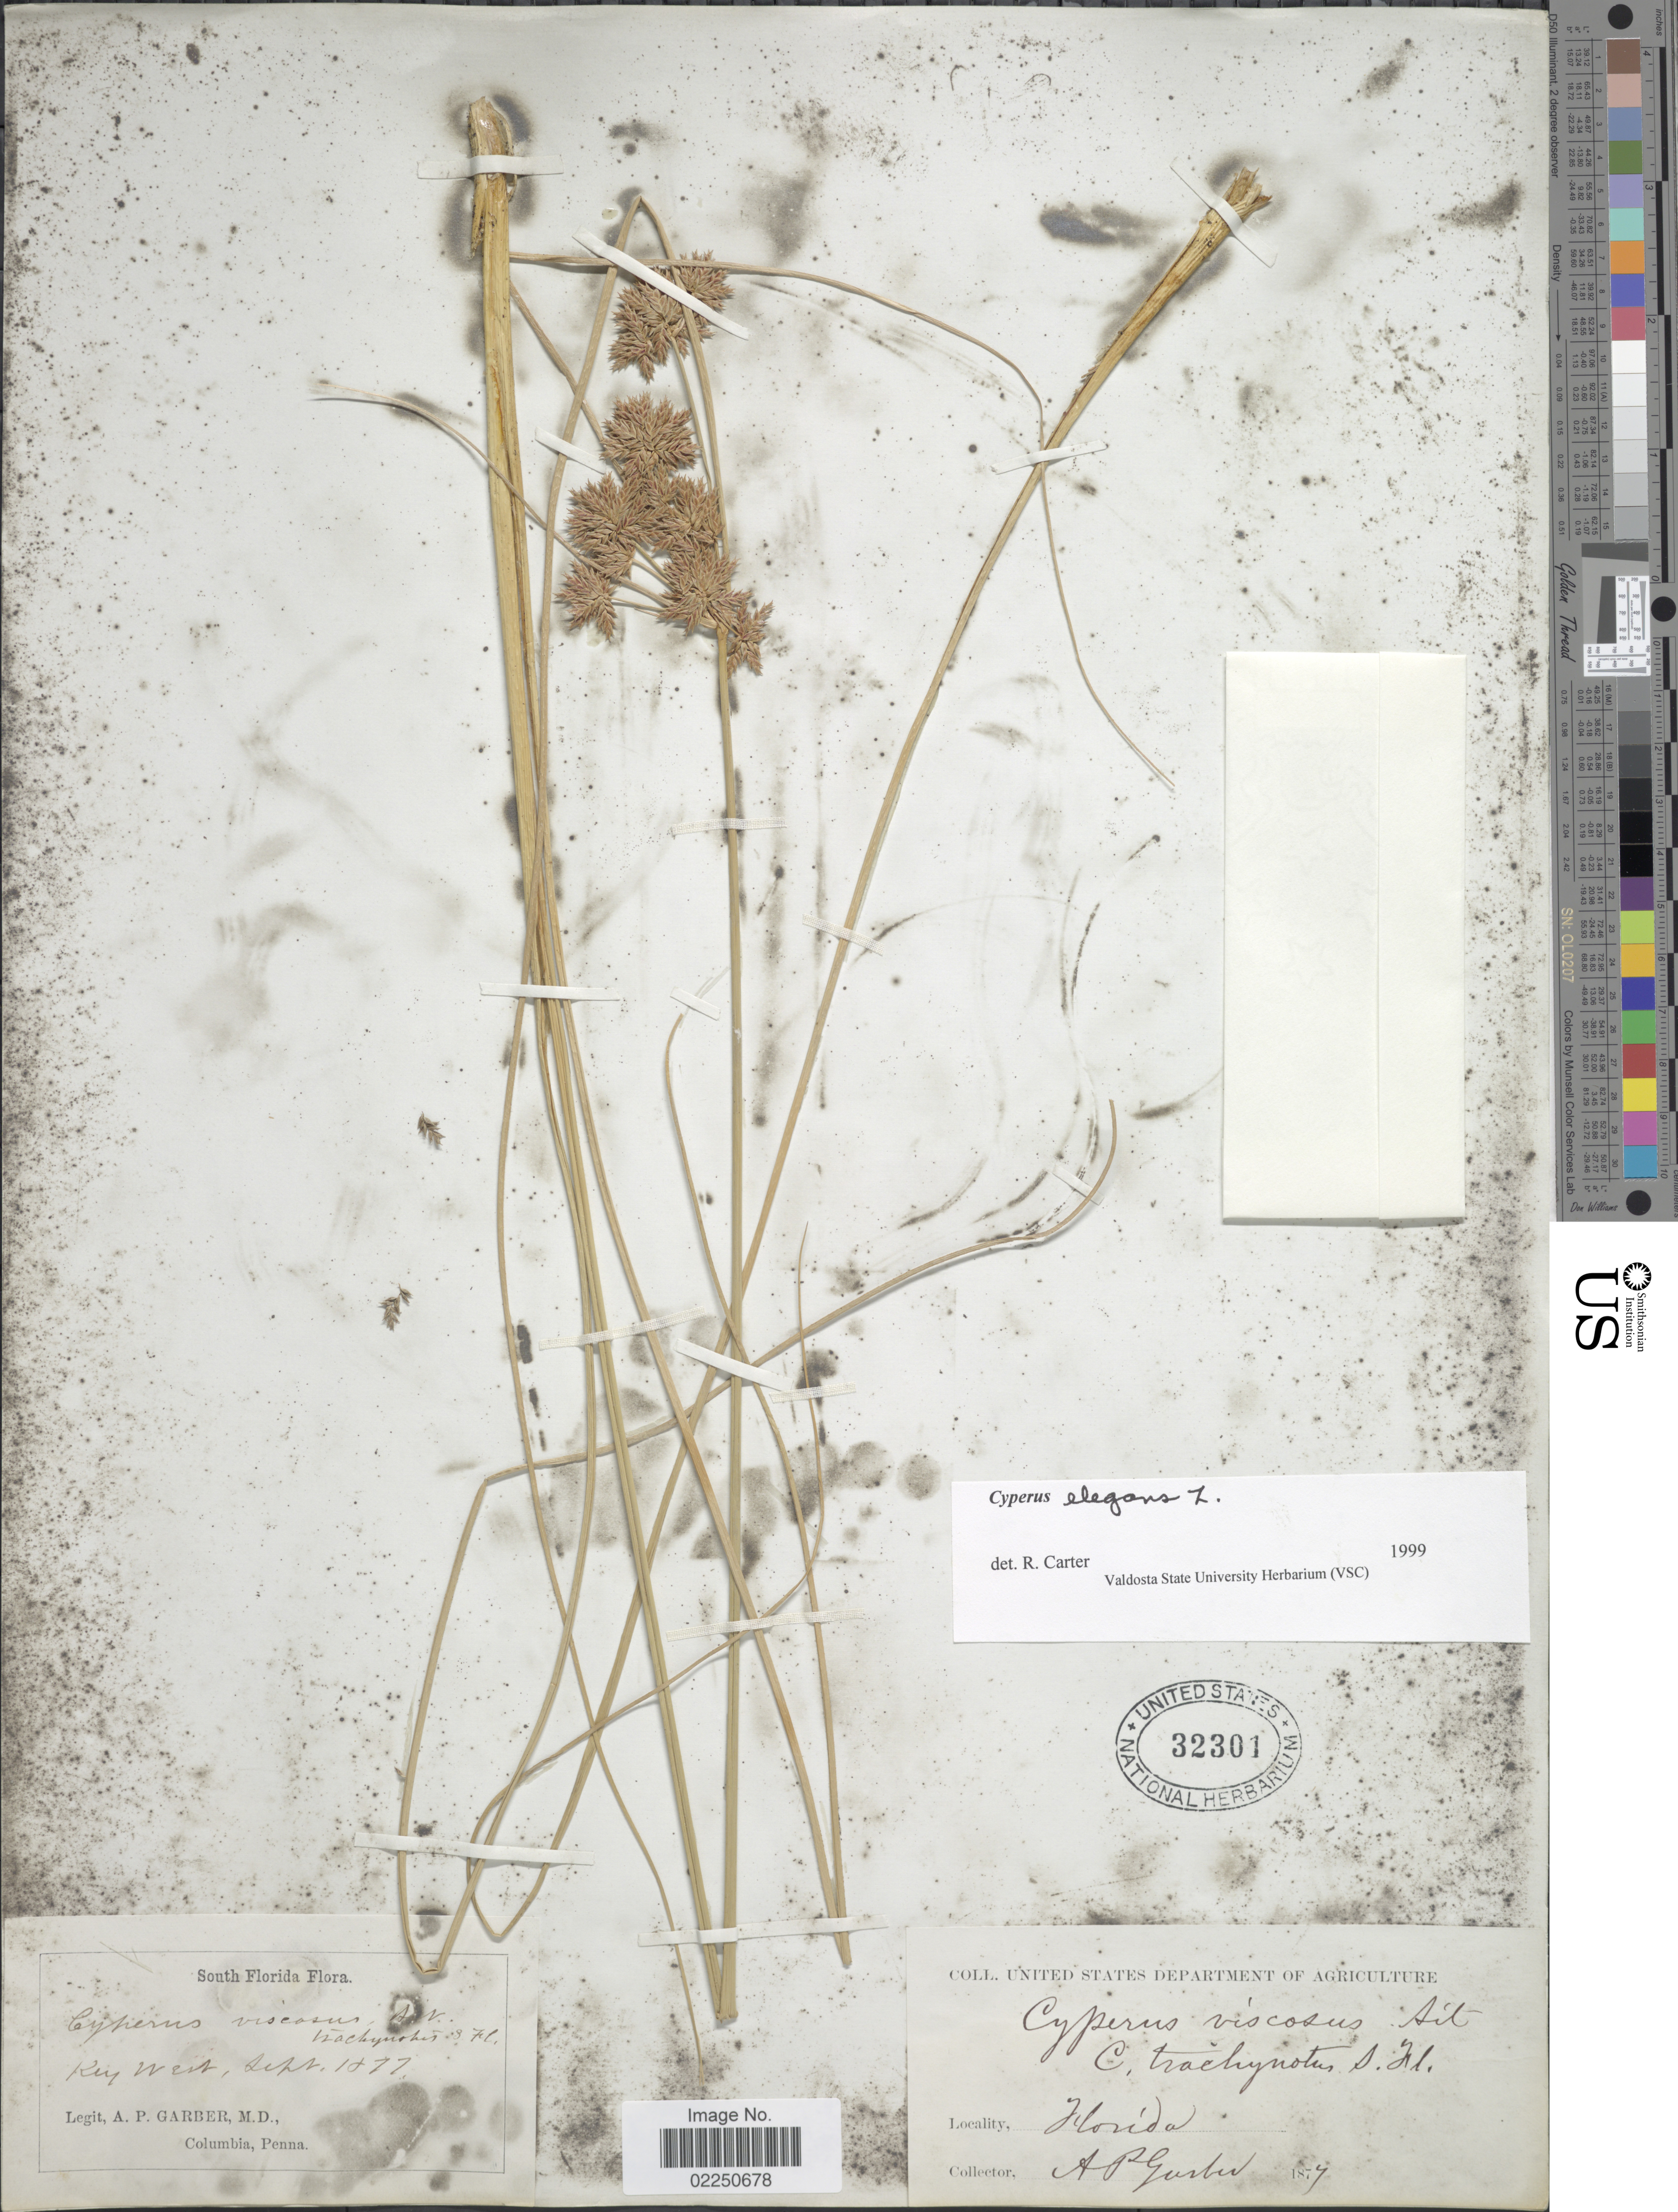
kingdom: Plantae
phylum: Tracheophyta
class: Liliopsida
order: Poales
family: Cyperaceae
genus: Cyperus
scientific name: Cyperus elegans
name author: L.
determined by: Carter, R., (VSC)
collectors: A. P. Garber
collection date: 1877-09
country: United States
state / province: Florida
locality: Key West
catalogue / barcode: US 32301